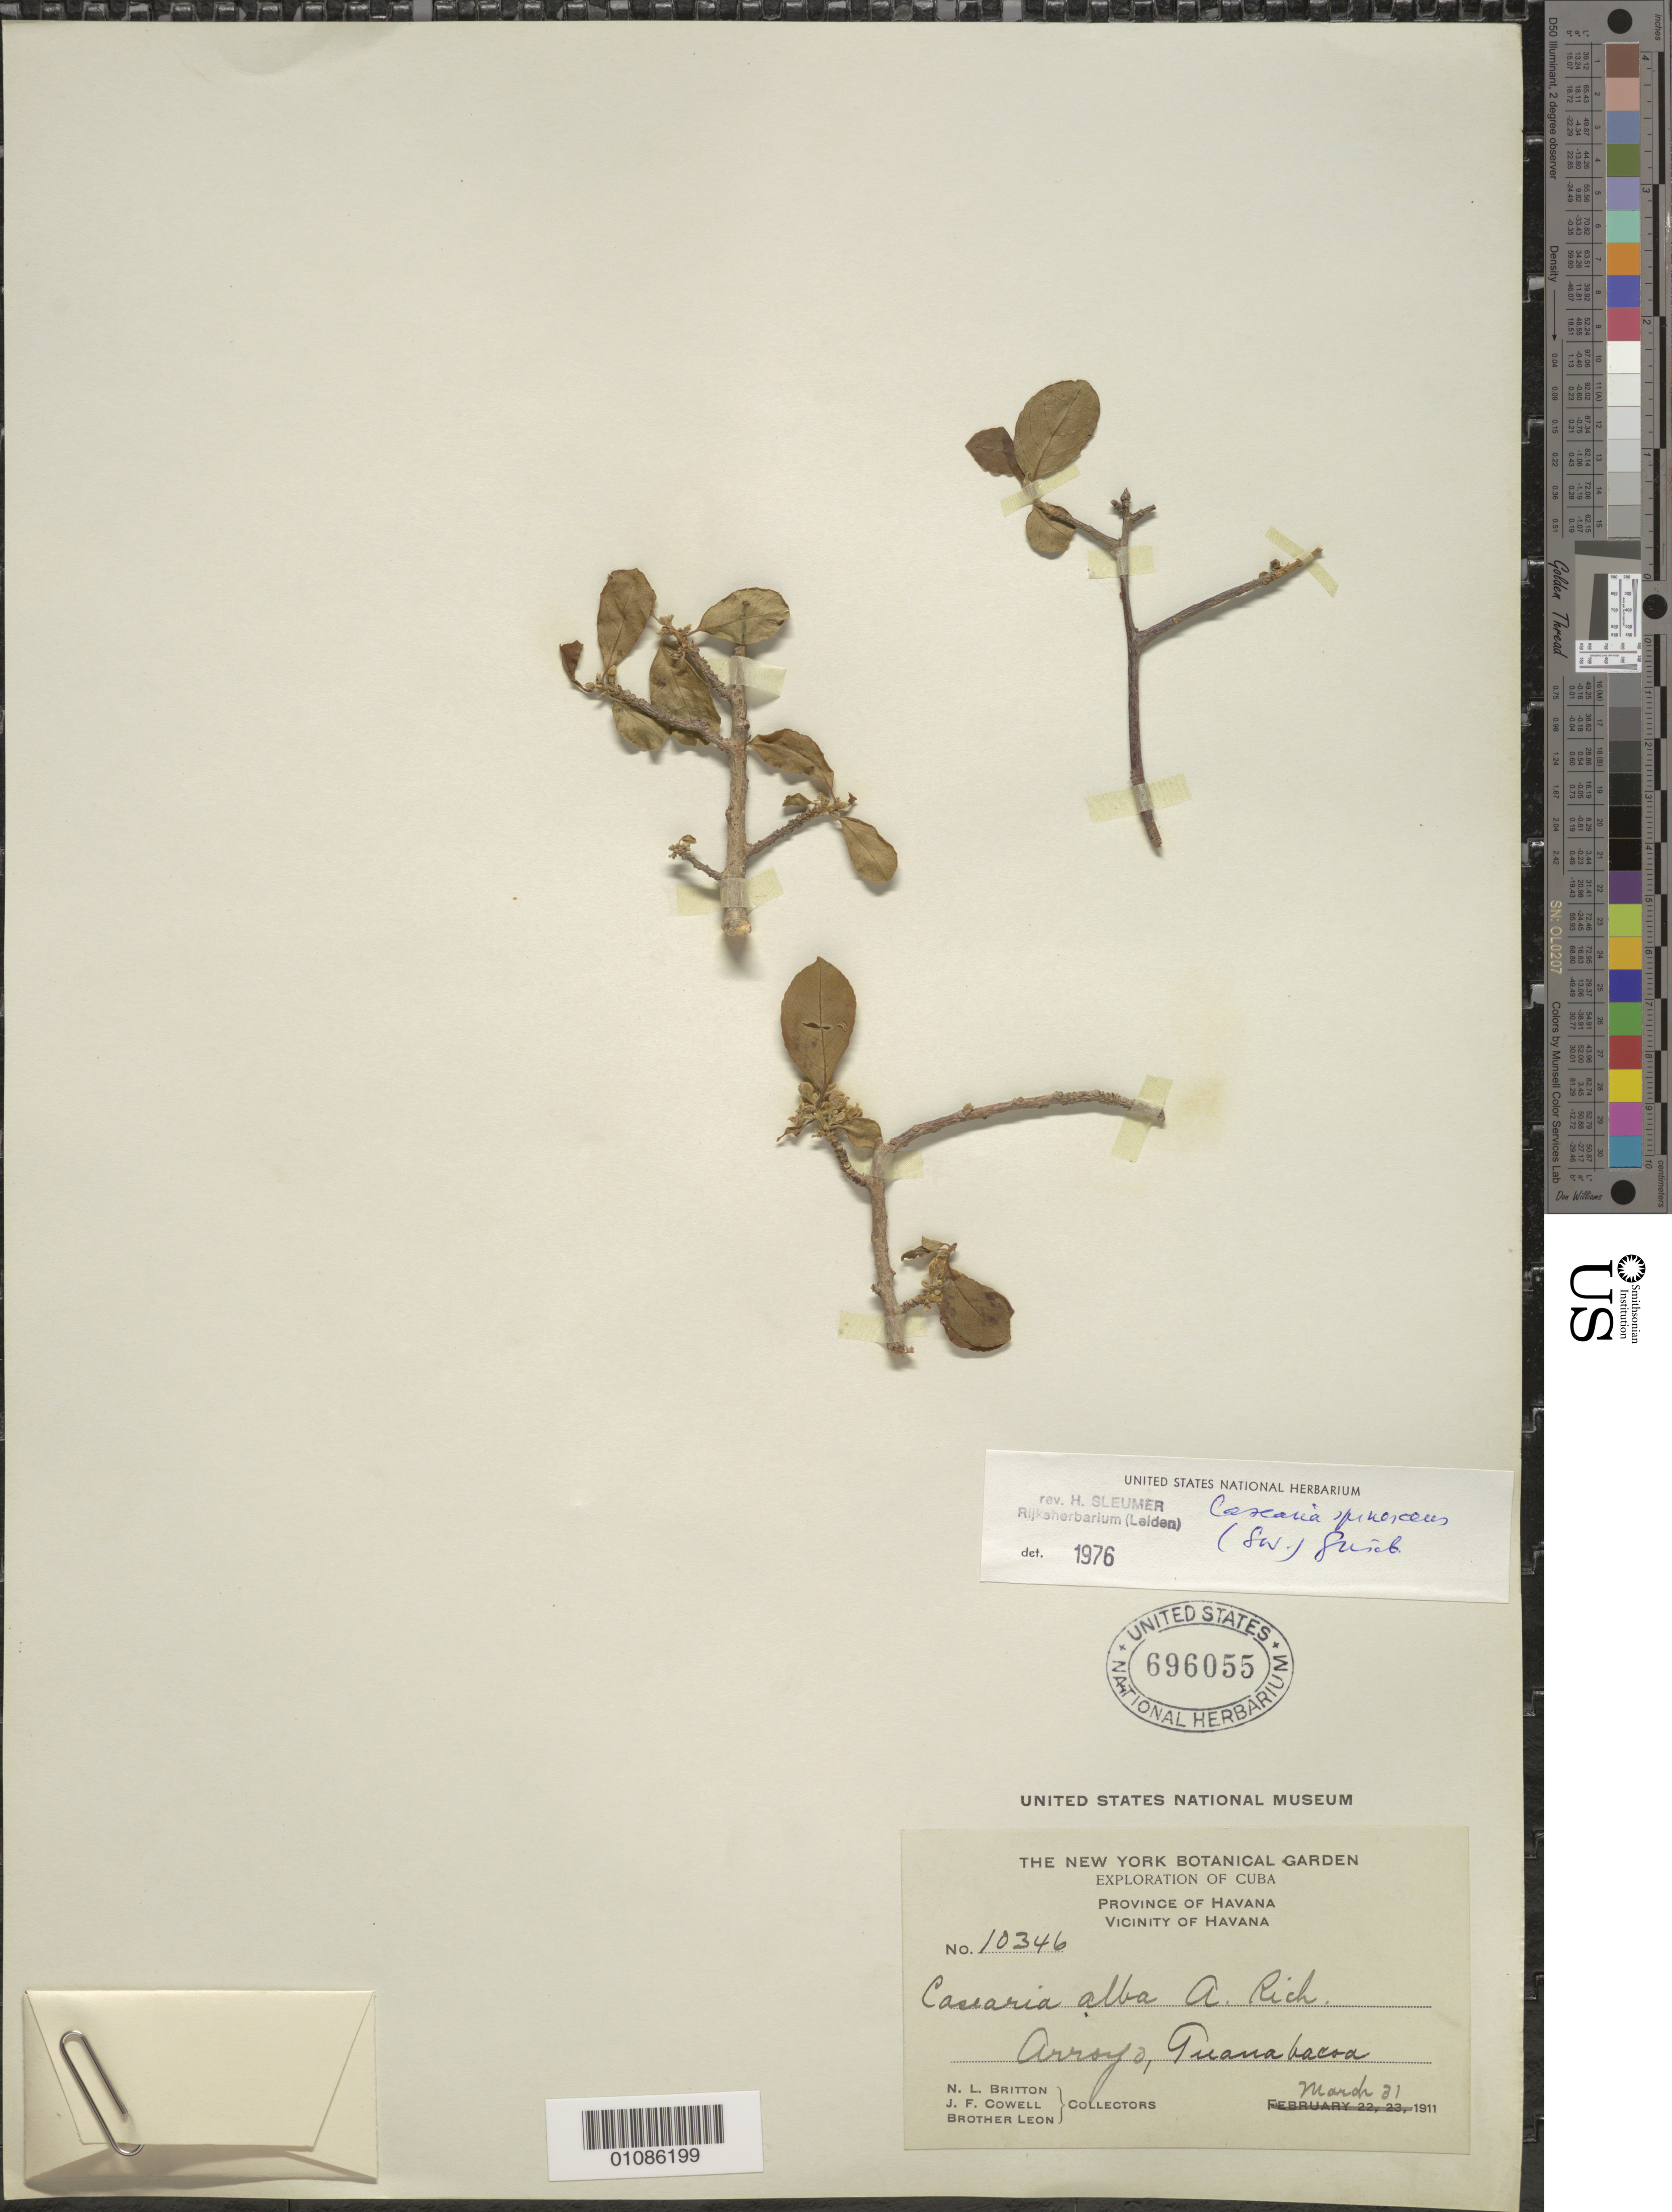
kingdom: Plantae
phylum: Tracheophyta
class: Magnoliopsida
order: Malpighiales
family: Salicaceae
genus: Casearia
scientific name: Casearia alba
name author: A. Rich.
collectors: N. Britton, J. F. Cowell & Bro. León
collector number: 10346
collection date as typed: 31 Mar 1911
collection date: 1911-03-31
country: Cuba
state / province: La Habana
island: Cuba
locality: La Habana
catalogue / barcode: US 696055